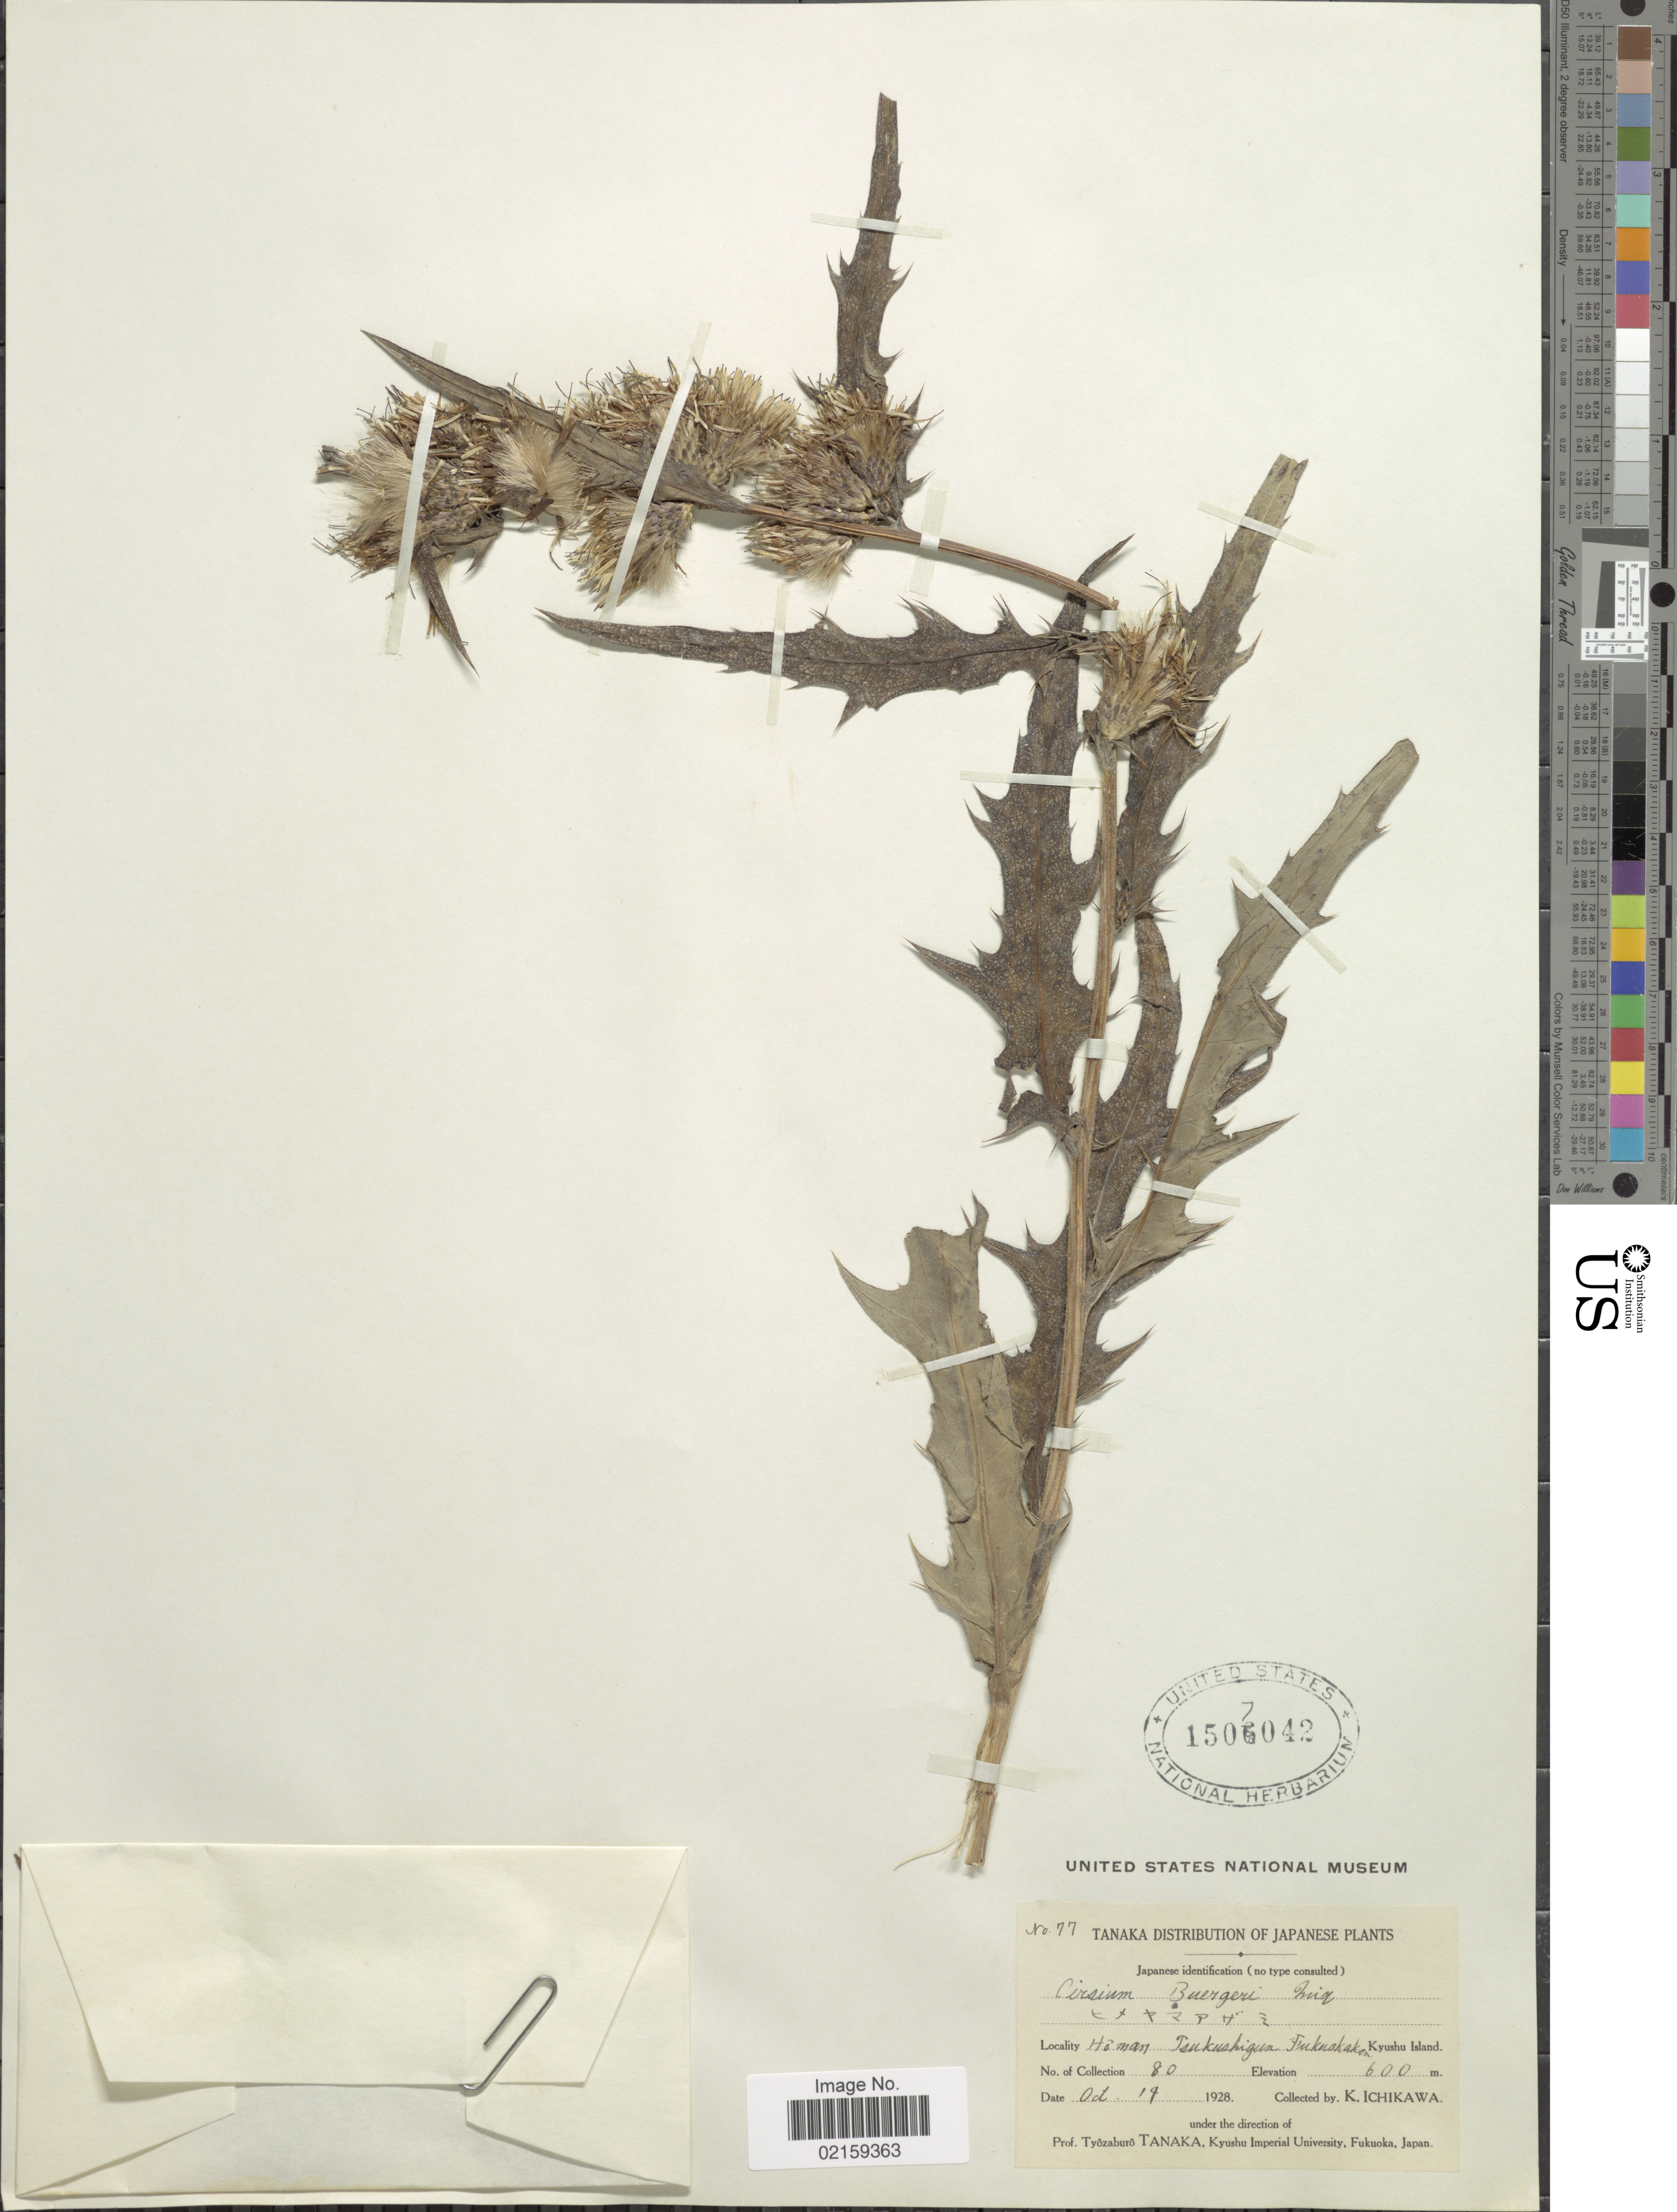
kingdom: Plantae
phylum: Tracheophyta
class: Magnoliopsida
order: Asterales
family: Asteraceae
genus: Cirsium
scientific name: Cirsium buergeri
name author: Miq.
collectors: K. Ichikawa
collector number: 77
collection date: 1928-10-17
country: Japan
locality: Homan Tsukushigun Fuknokaken Kyushu Island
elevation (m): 600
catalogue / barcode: US 1507042